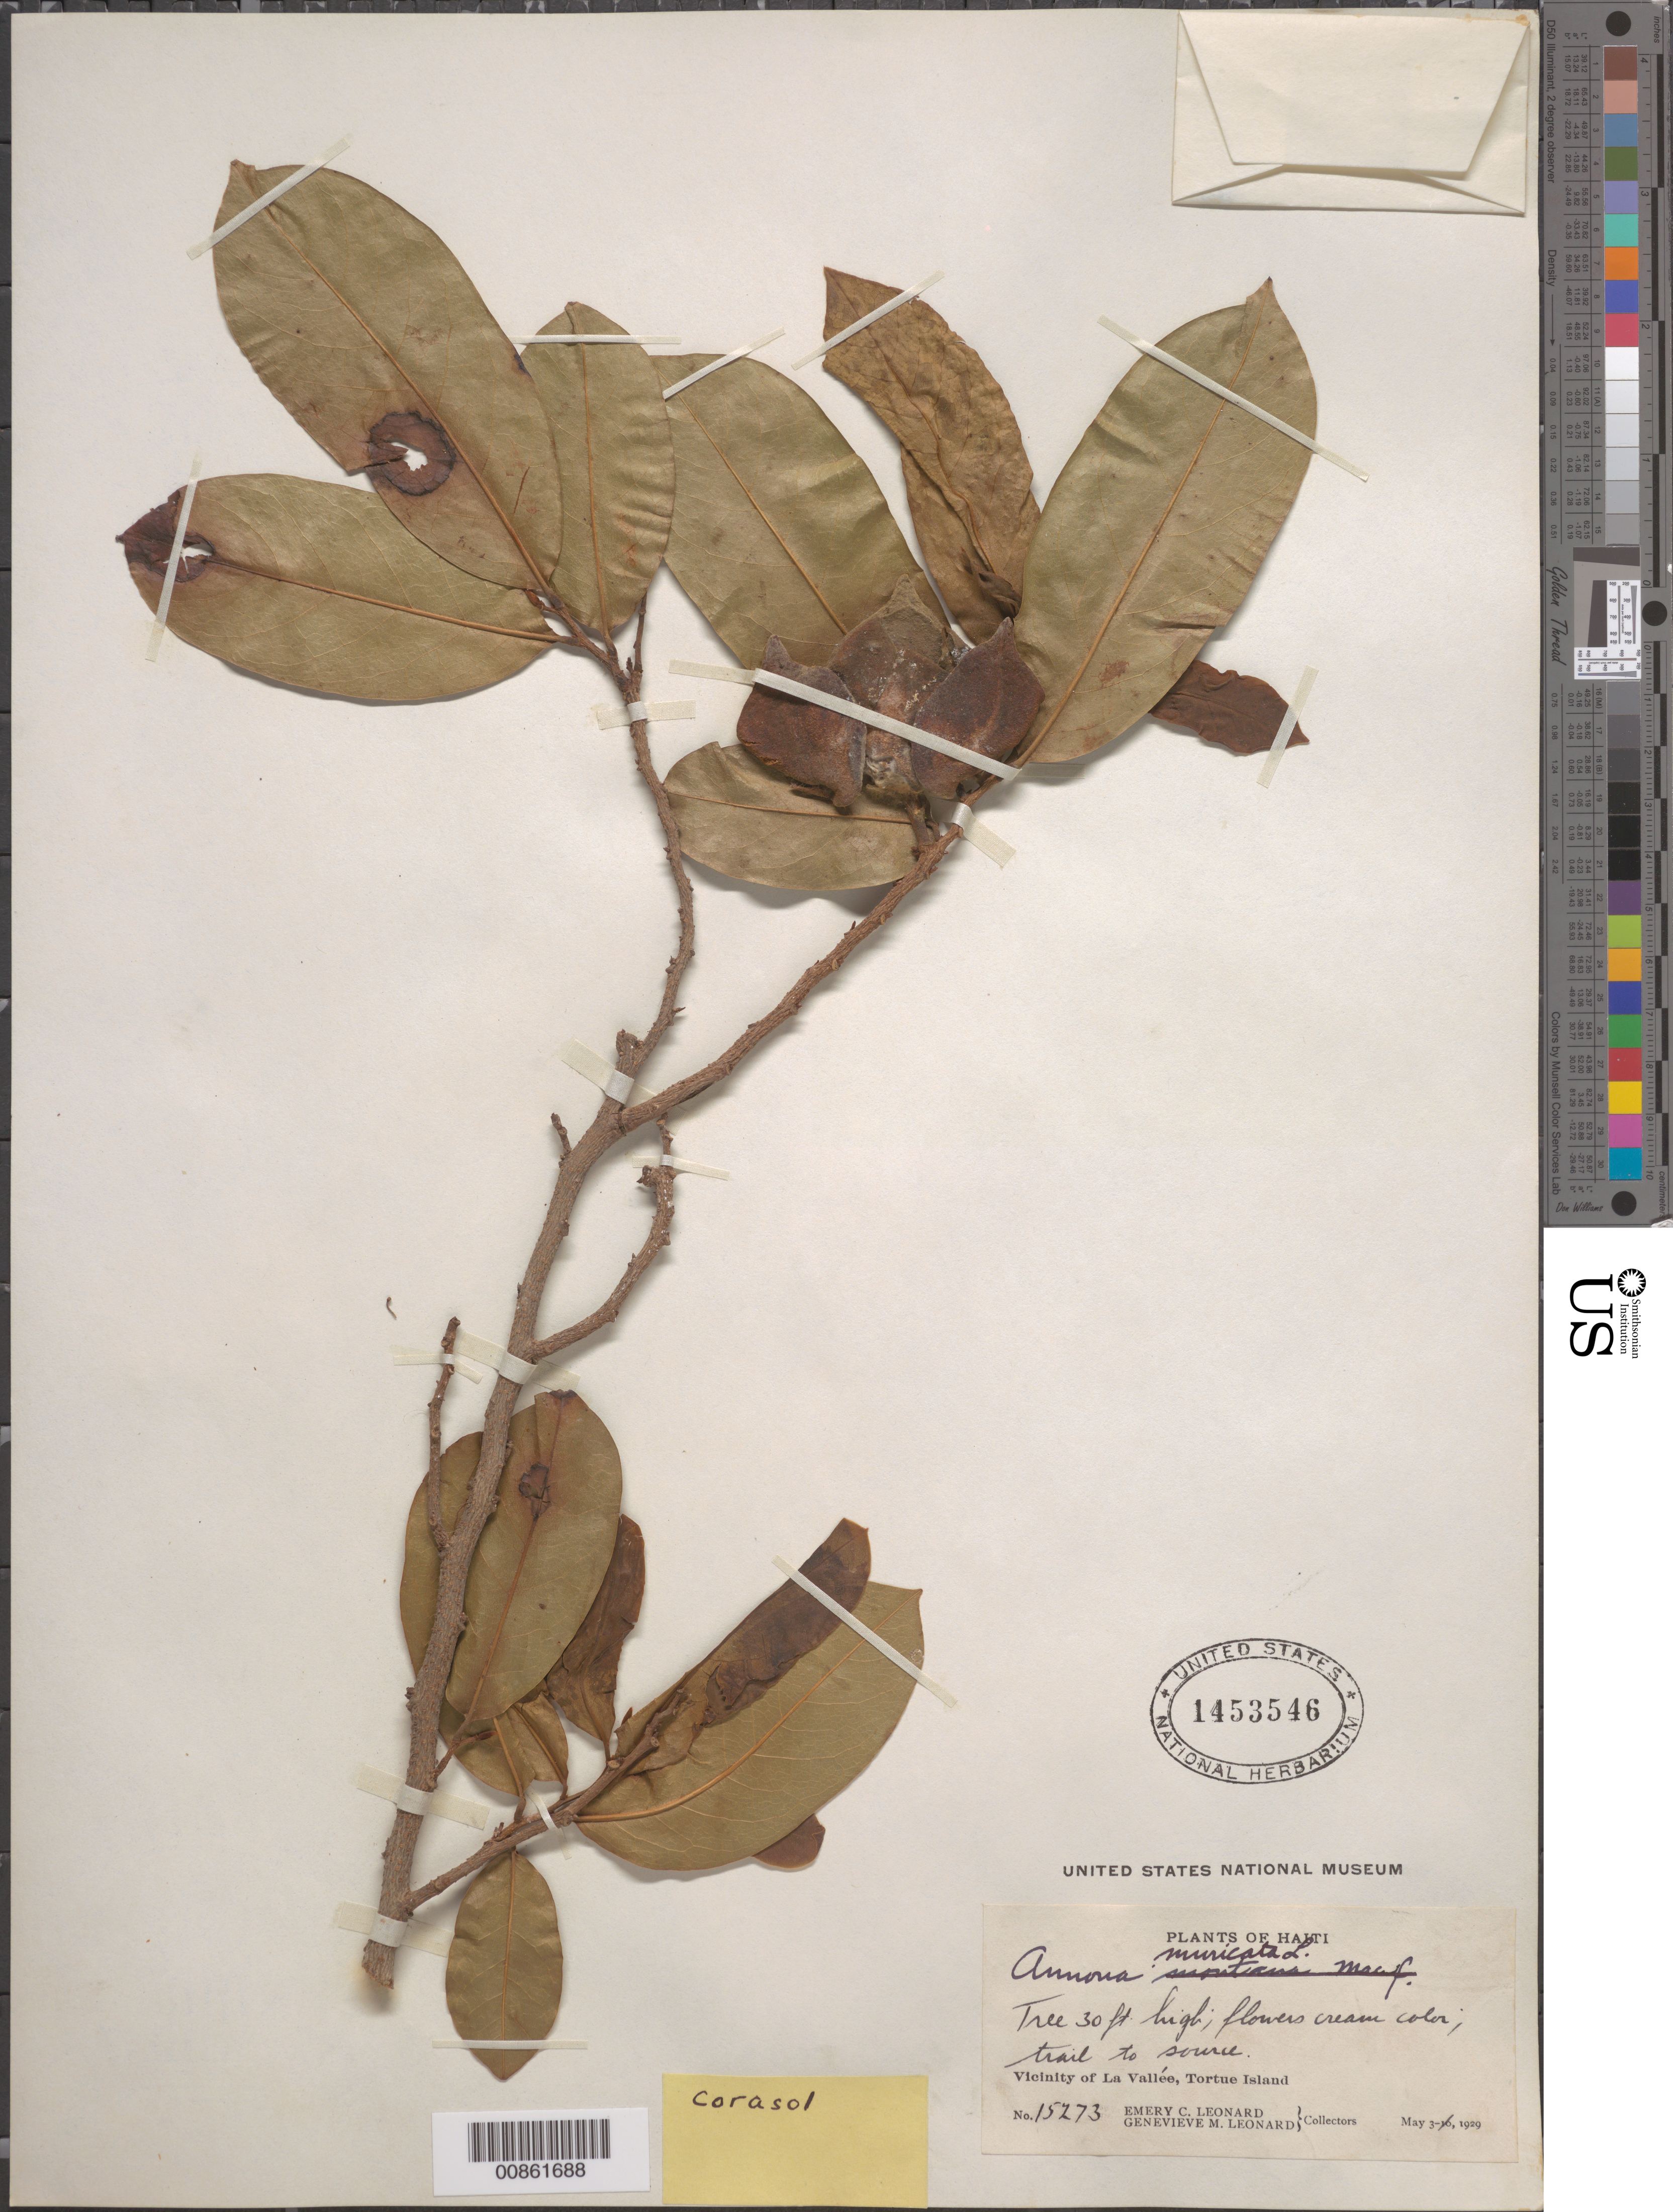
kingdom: Plantae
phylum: Tracheophyta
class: Magnoliopsida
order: Magnoliales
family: Annonaceae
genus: Annona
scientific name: Annona muricata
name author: L.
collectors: E. C. Leonard & G. M. Leonard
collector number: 15273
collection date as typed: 03 May 1929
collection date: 1929-05-03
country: Haiti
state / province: Nord-Óuest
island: Île de la Tortue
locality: Vicinity of La Vallée, Tortue Island. Trail to source.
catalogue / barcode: US 1453546